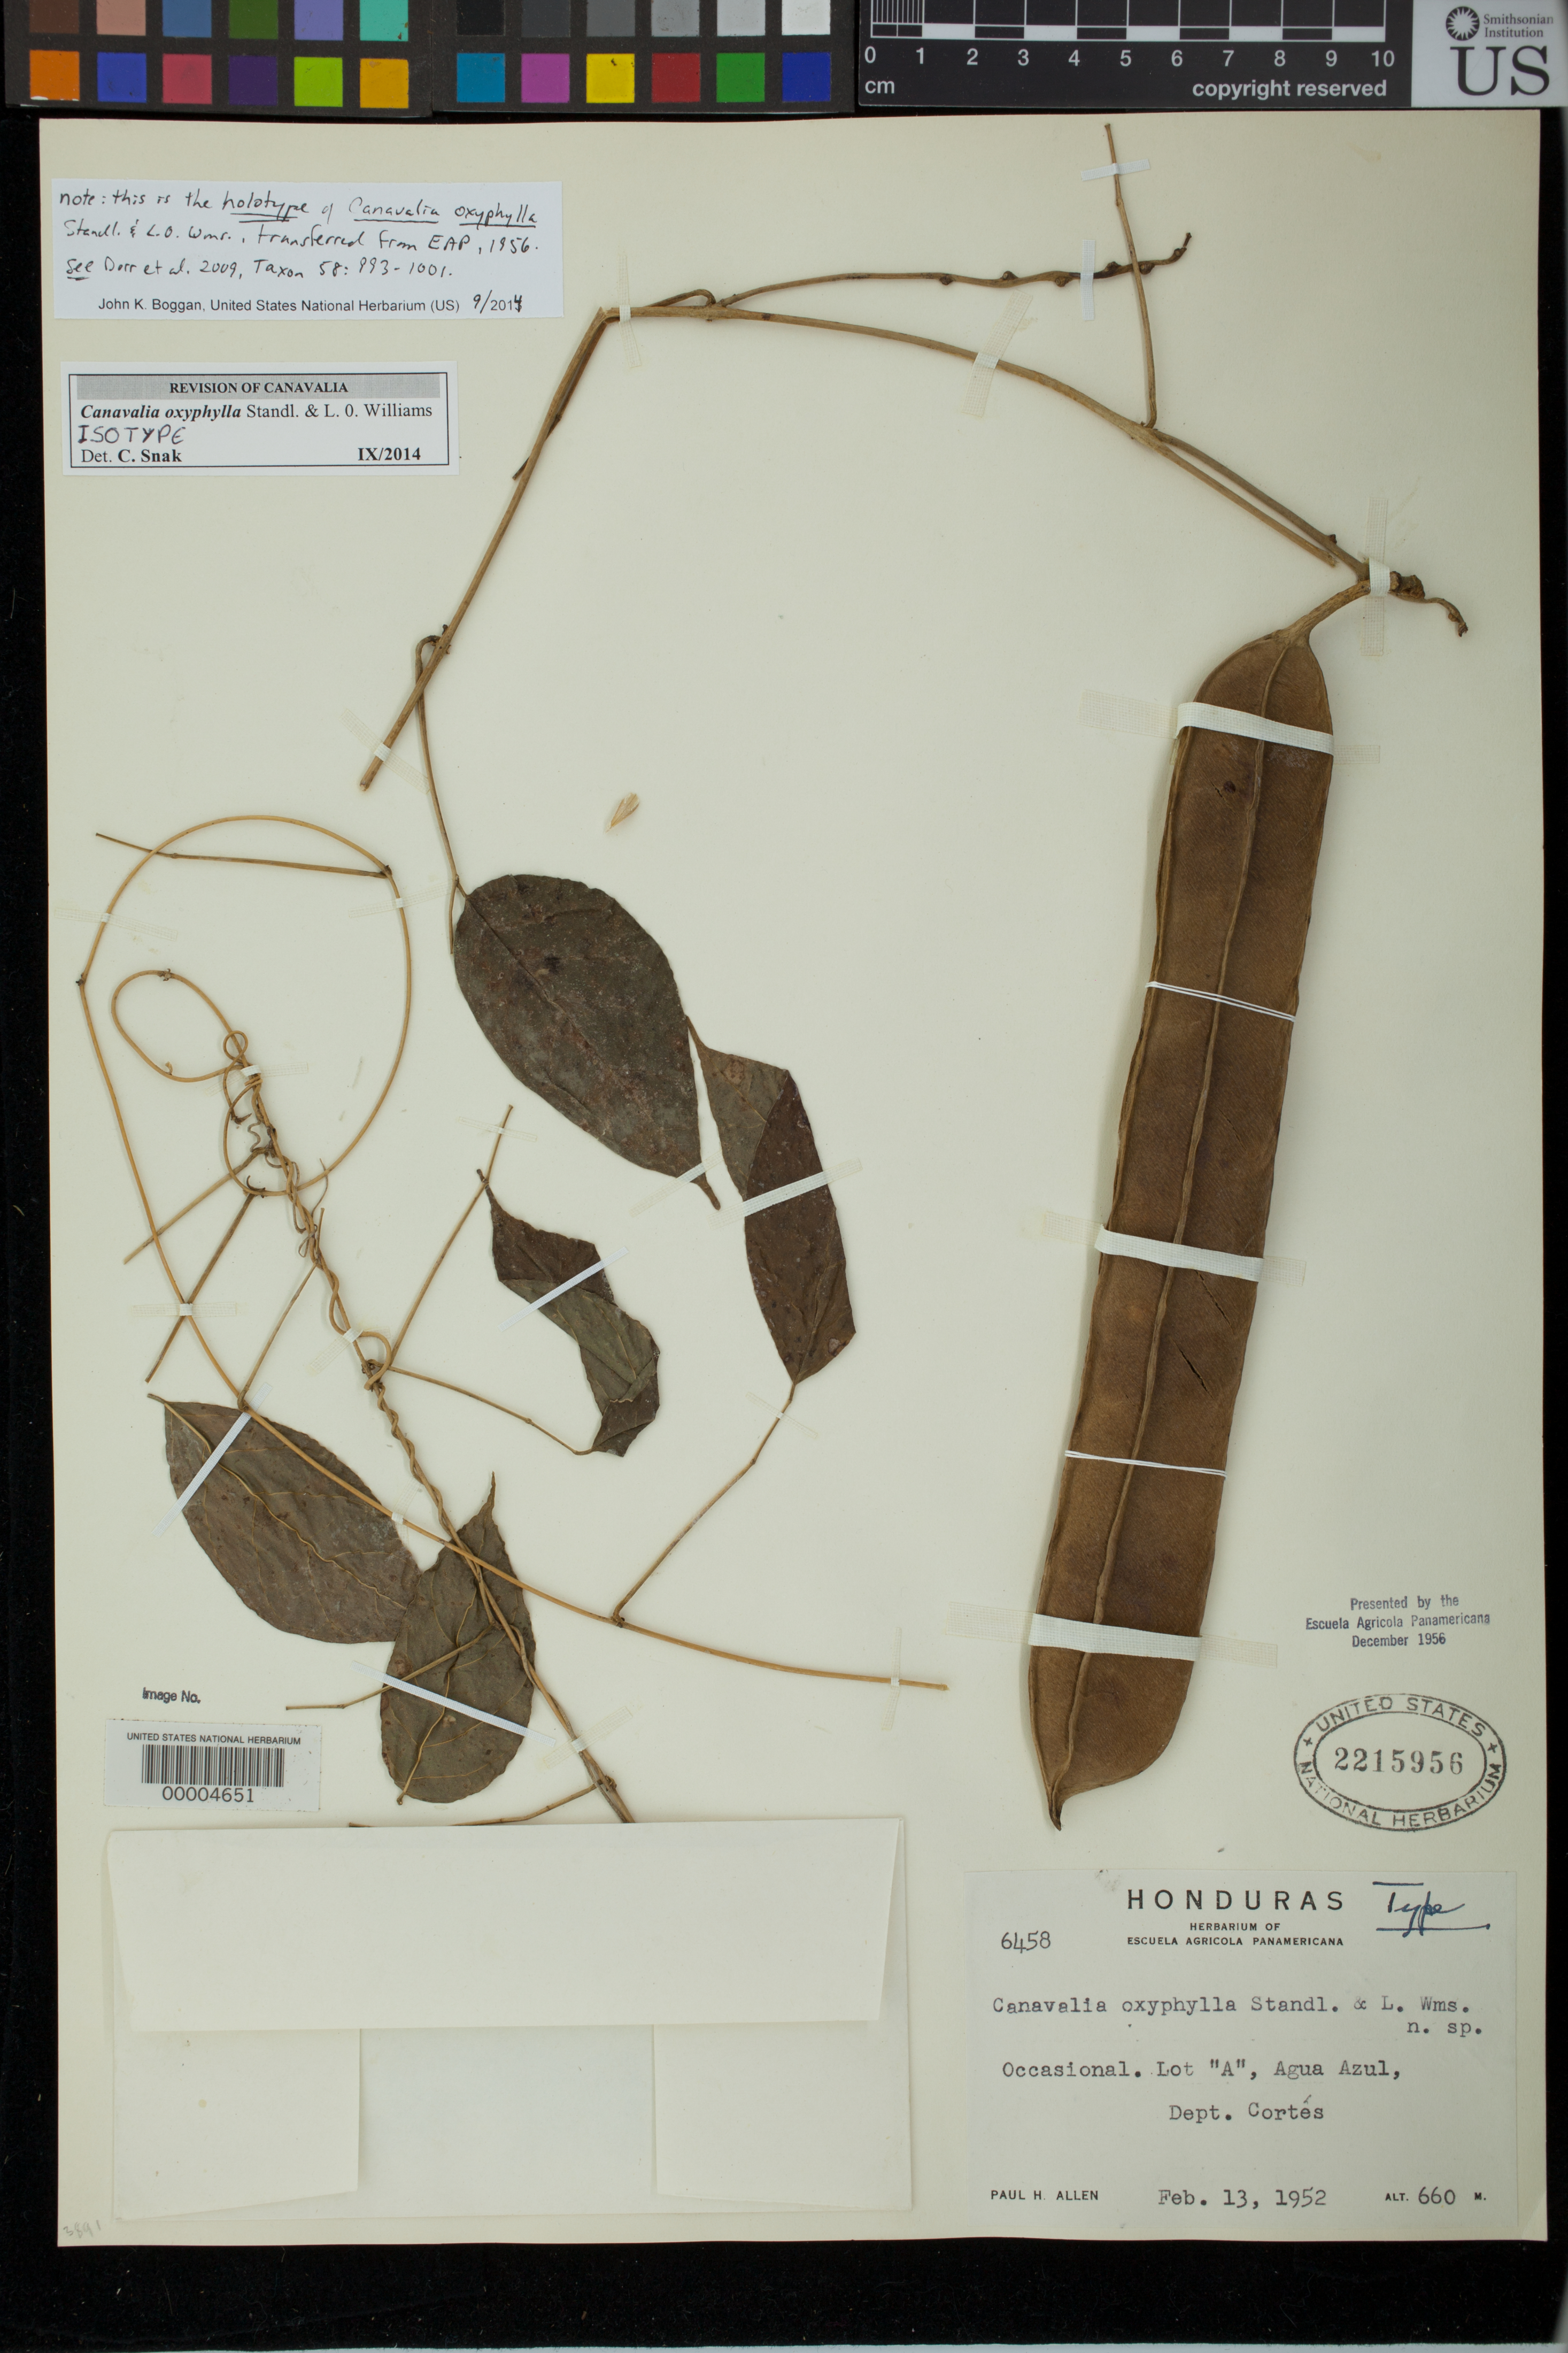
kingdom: Plantae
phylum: Tracheophyta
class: Magnoliopsida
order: Fabales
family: Fabaceae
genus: Canavalia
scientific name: Canavalia oxyphylla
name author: Standl. & L.O. Williams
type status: Holotype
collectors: P. H. Allen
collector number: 6458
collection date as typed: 13 Feb 1952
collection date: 1952-02-13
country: Honduras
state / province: Cortés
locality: Agua Azul.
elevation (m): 660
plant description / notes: Annotated as "isotype" by C. Snak (2014). Note: this is the holotype, originally depositd at EAP but transferred to US 1956; see Dorr et al. 2009, Taxon 58: 993-101.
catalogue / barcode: US 2215956